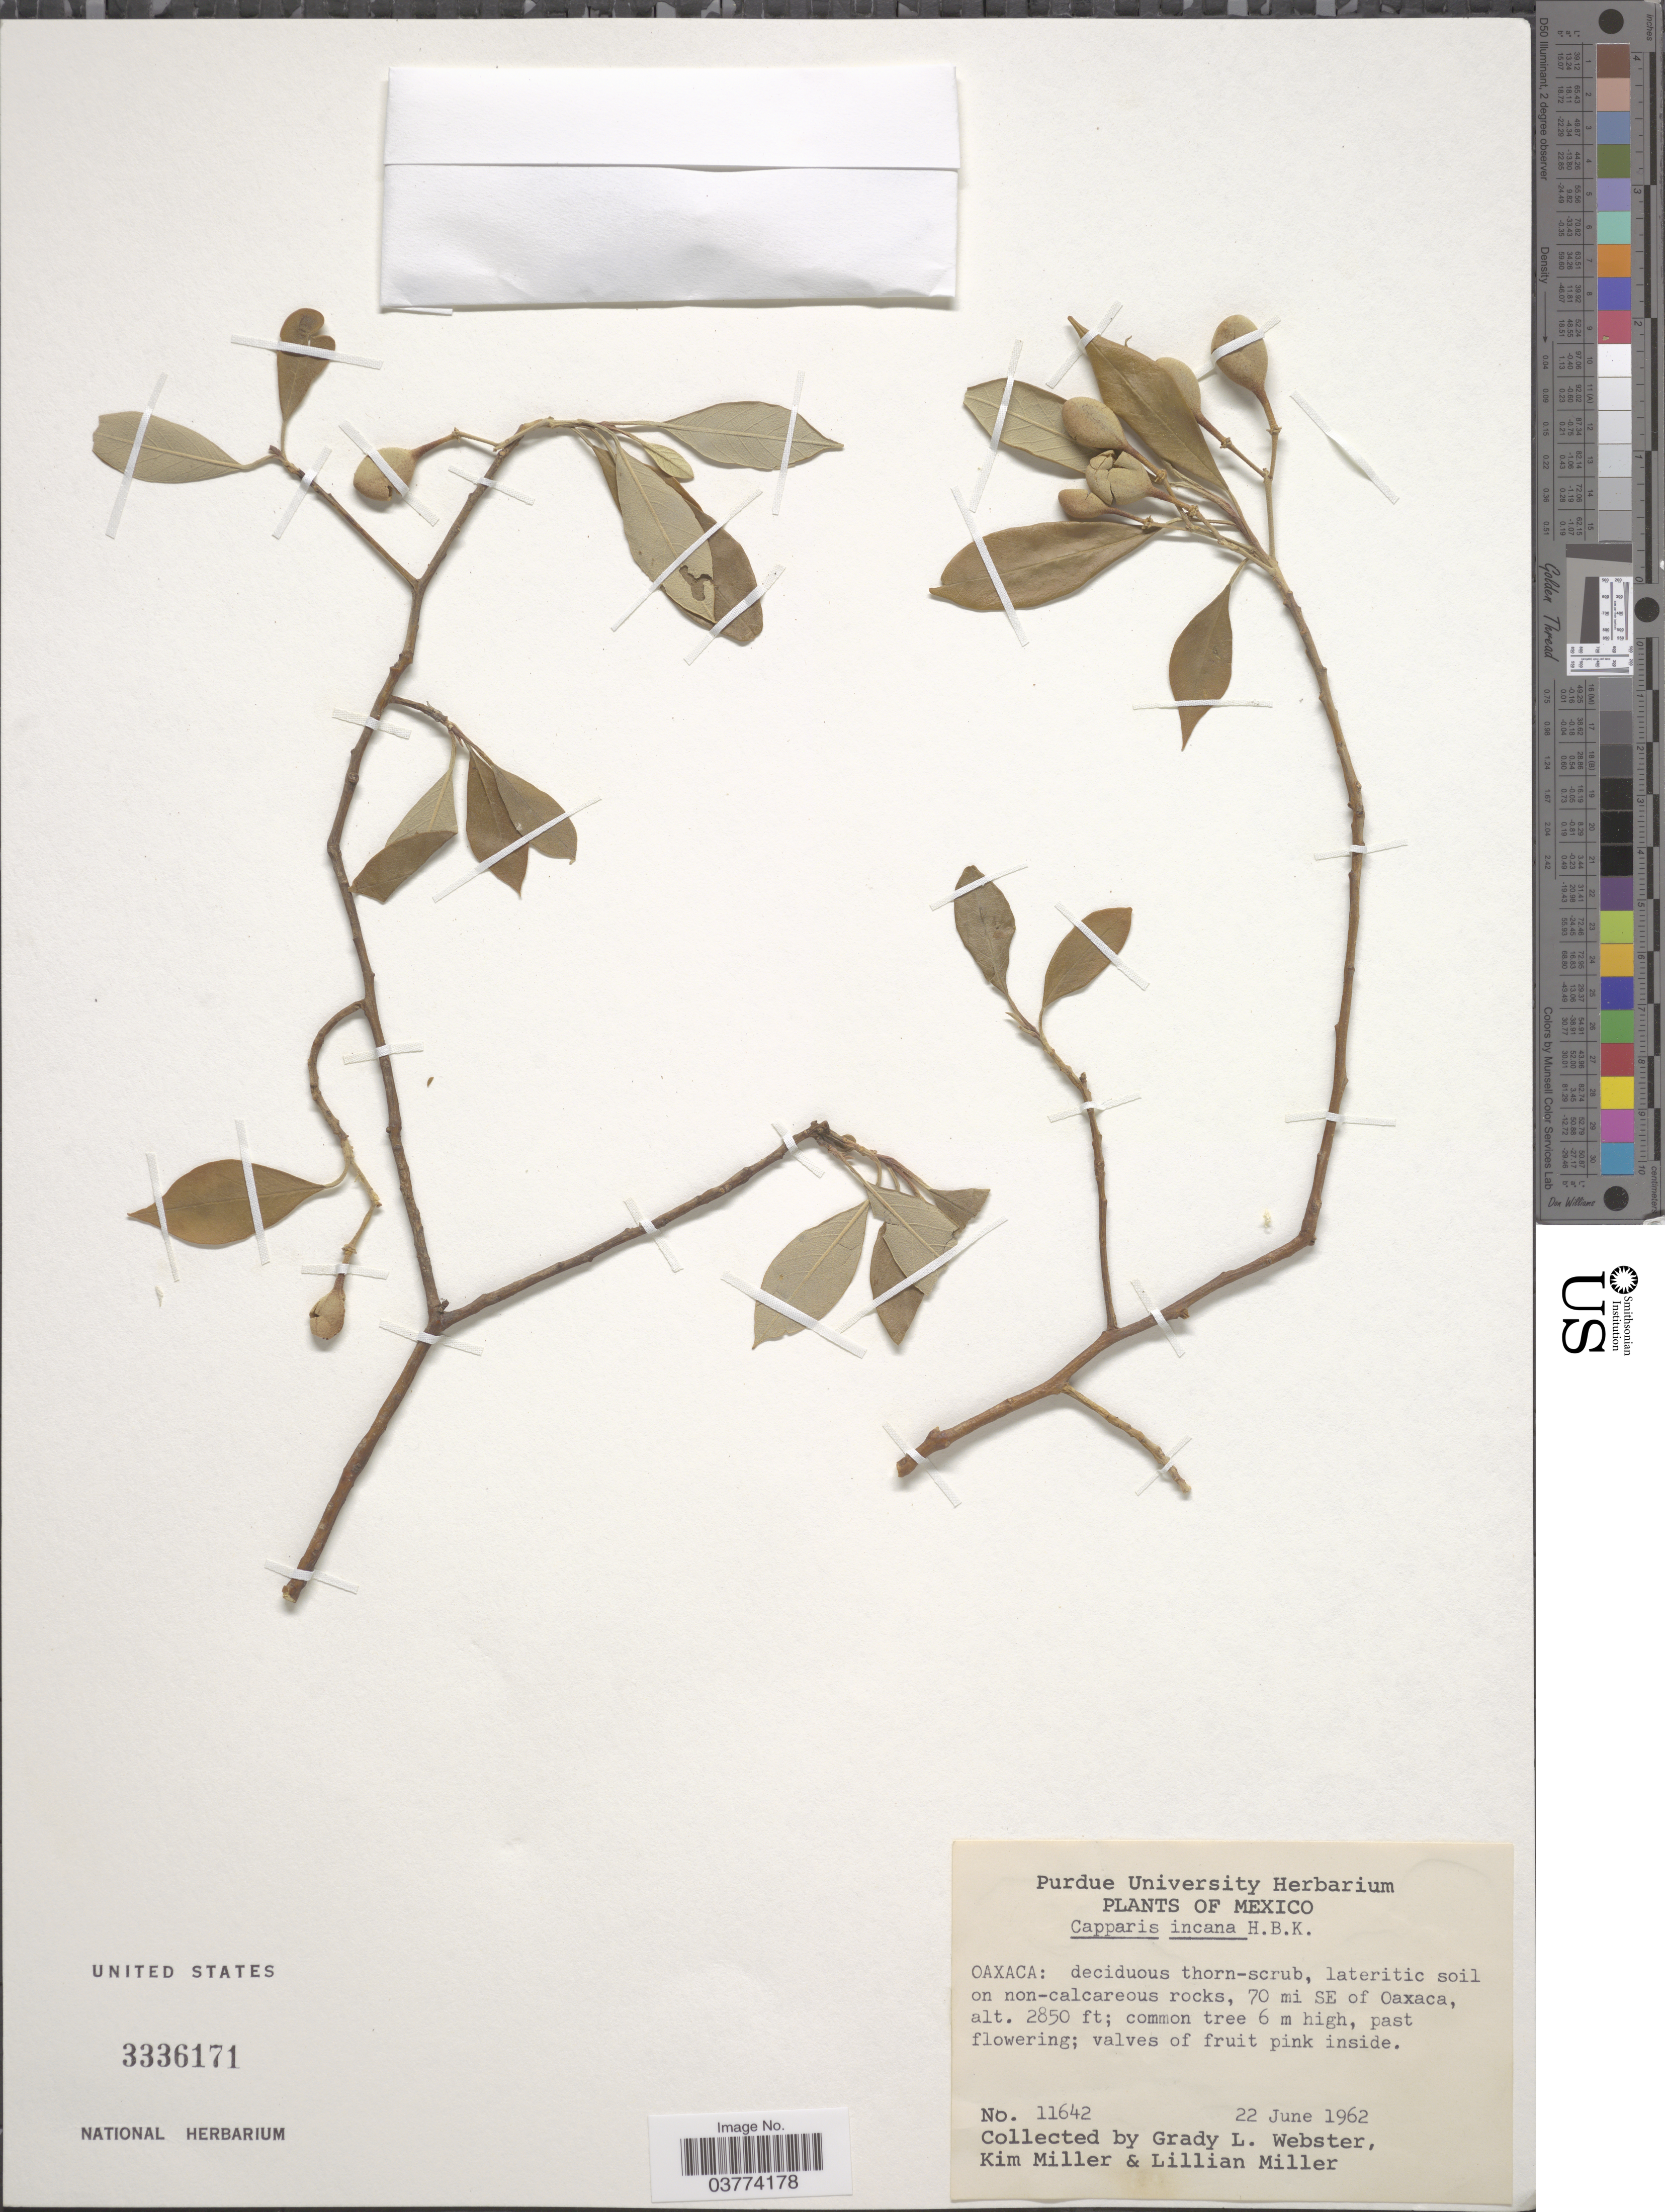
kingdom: Plantae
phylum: Tracheophyta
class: Magnoliopsida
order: Brassicales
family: Capparaceae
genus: Quadrella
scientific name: Quadrella incana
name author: (Kunth) Iltis & Cornejo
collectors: G. L. Webster, K. Miller & L. Miller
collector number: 11642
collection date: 1962-06-22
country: Mexico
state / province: Oaxaca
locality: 70 mi SE of Oaxaca.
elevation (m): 869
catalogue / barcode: US 3336171